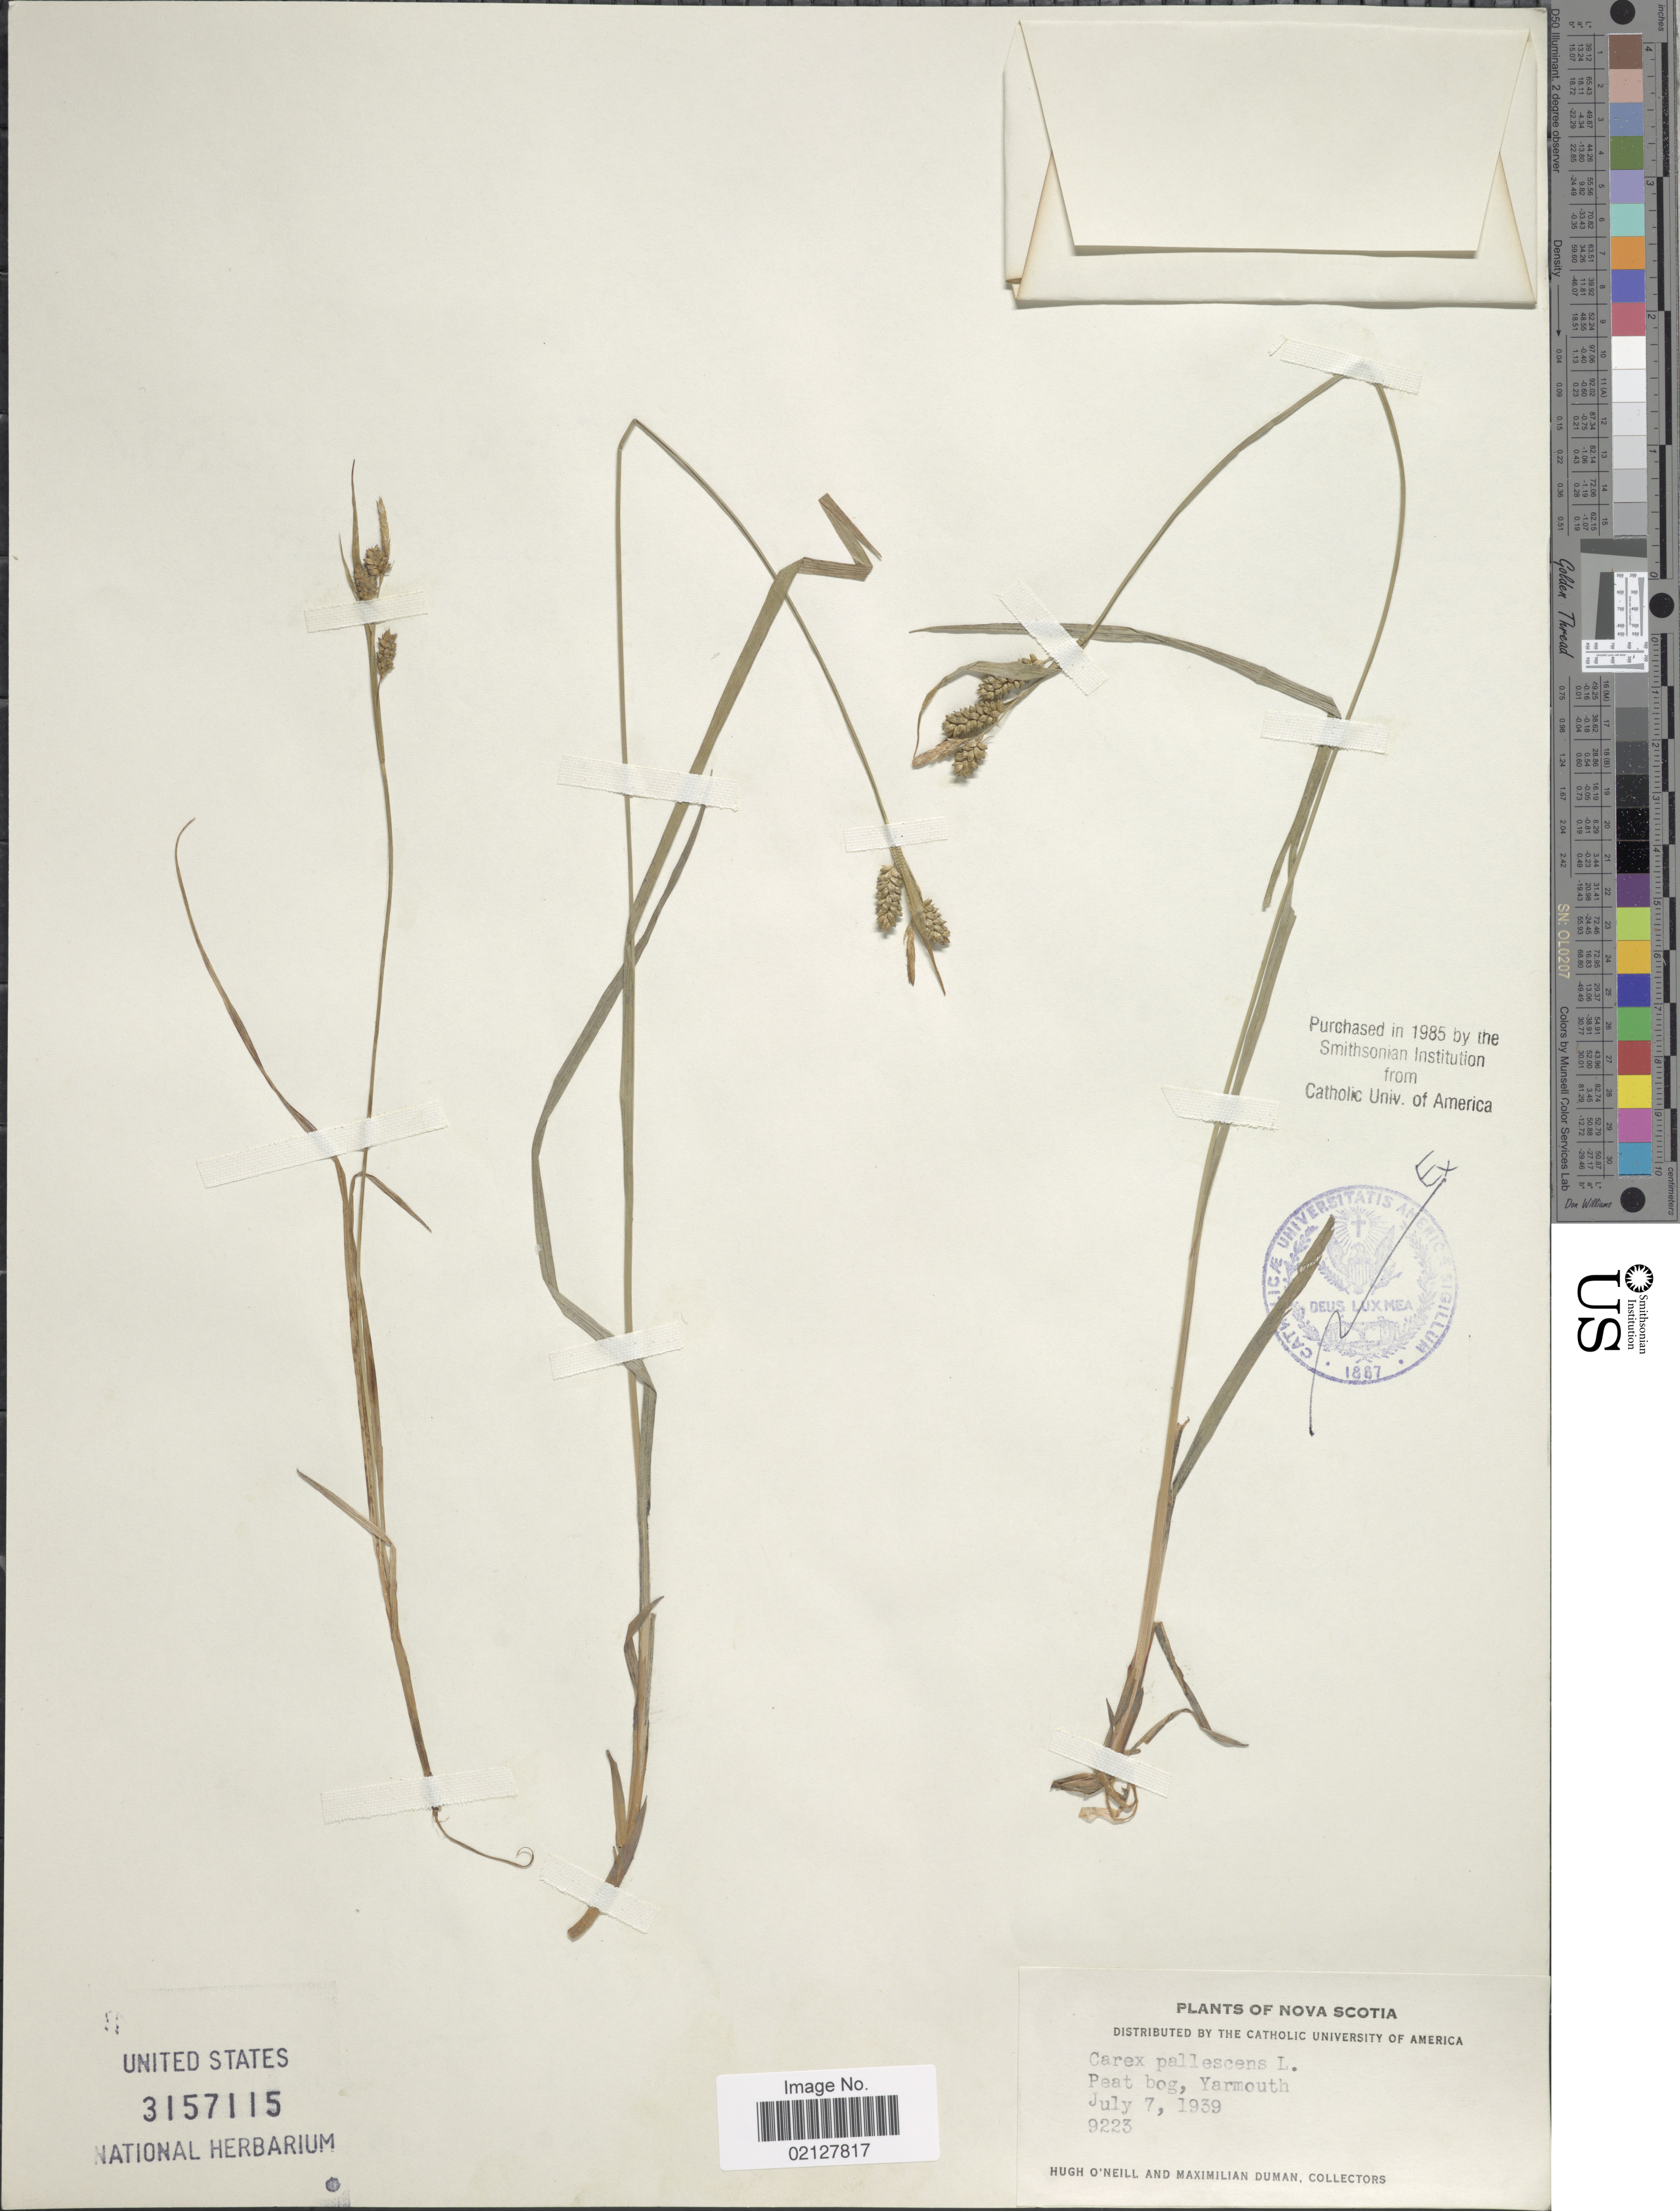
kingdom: Plantae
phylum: Tracheophyta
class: Liliopsida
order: Poales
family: Cyperaceae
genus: Carex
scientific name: Carex pallescens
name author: L.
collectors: H. O'Neill & M. Duman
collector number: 9223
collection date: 1939-07-07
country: Canada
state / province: Nova Scotia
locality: Peat bog, Yarmouth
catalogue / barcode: US 3157115